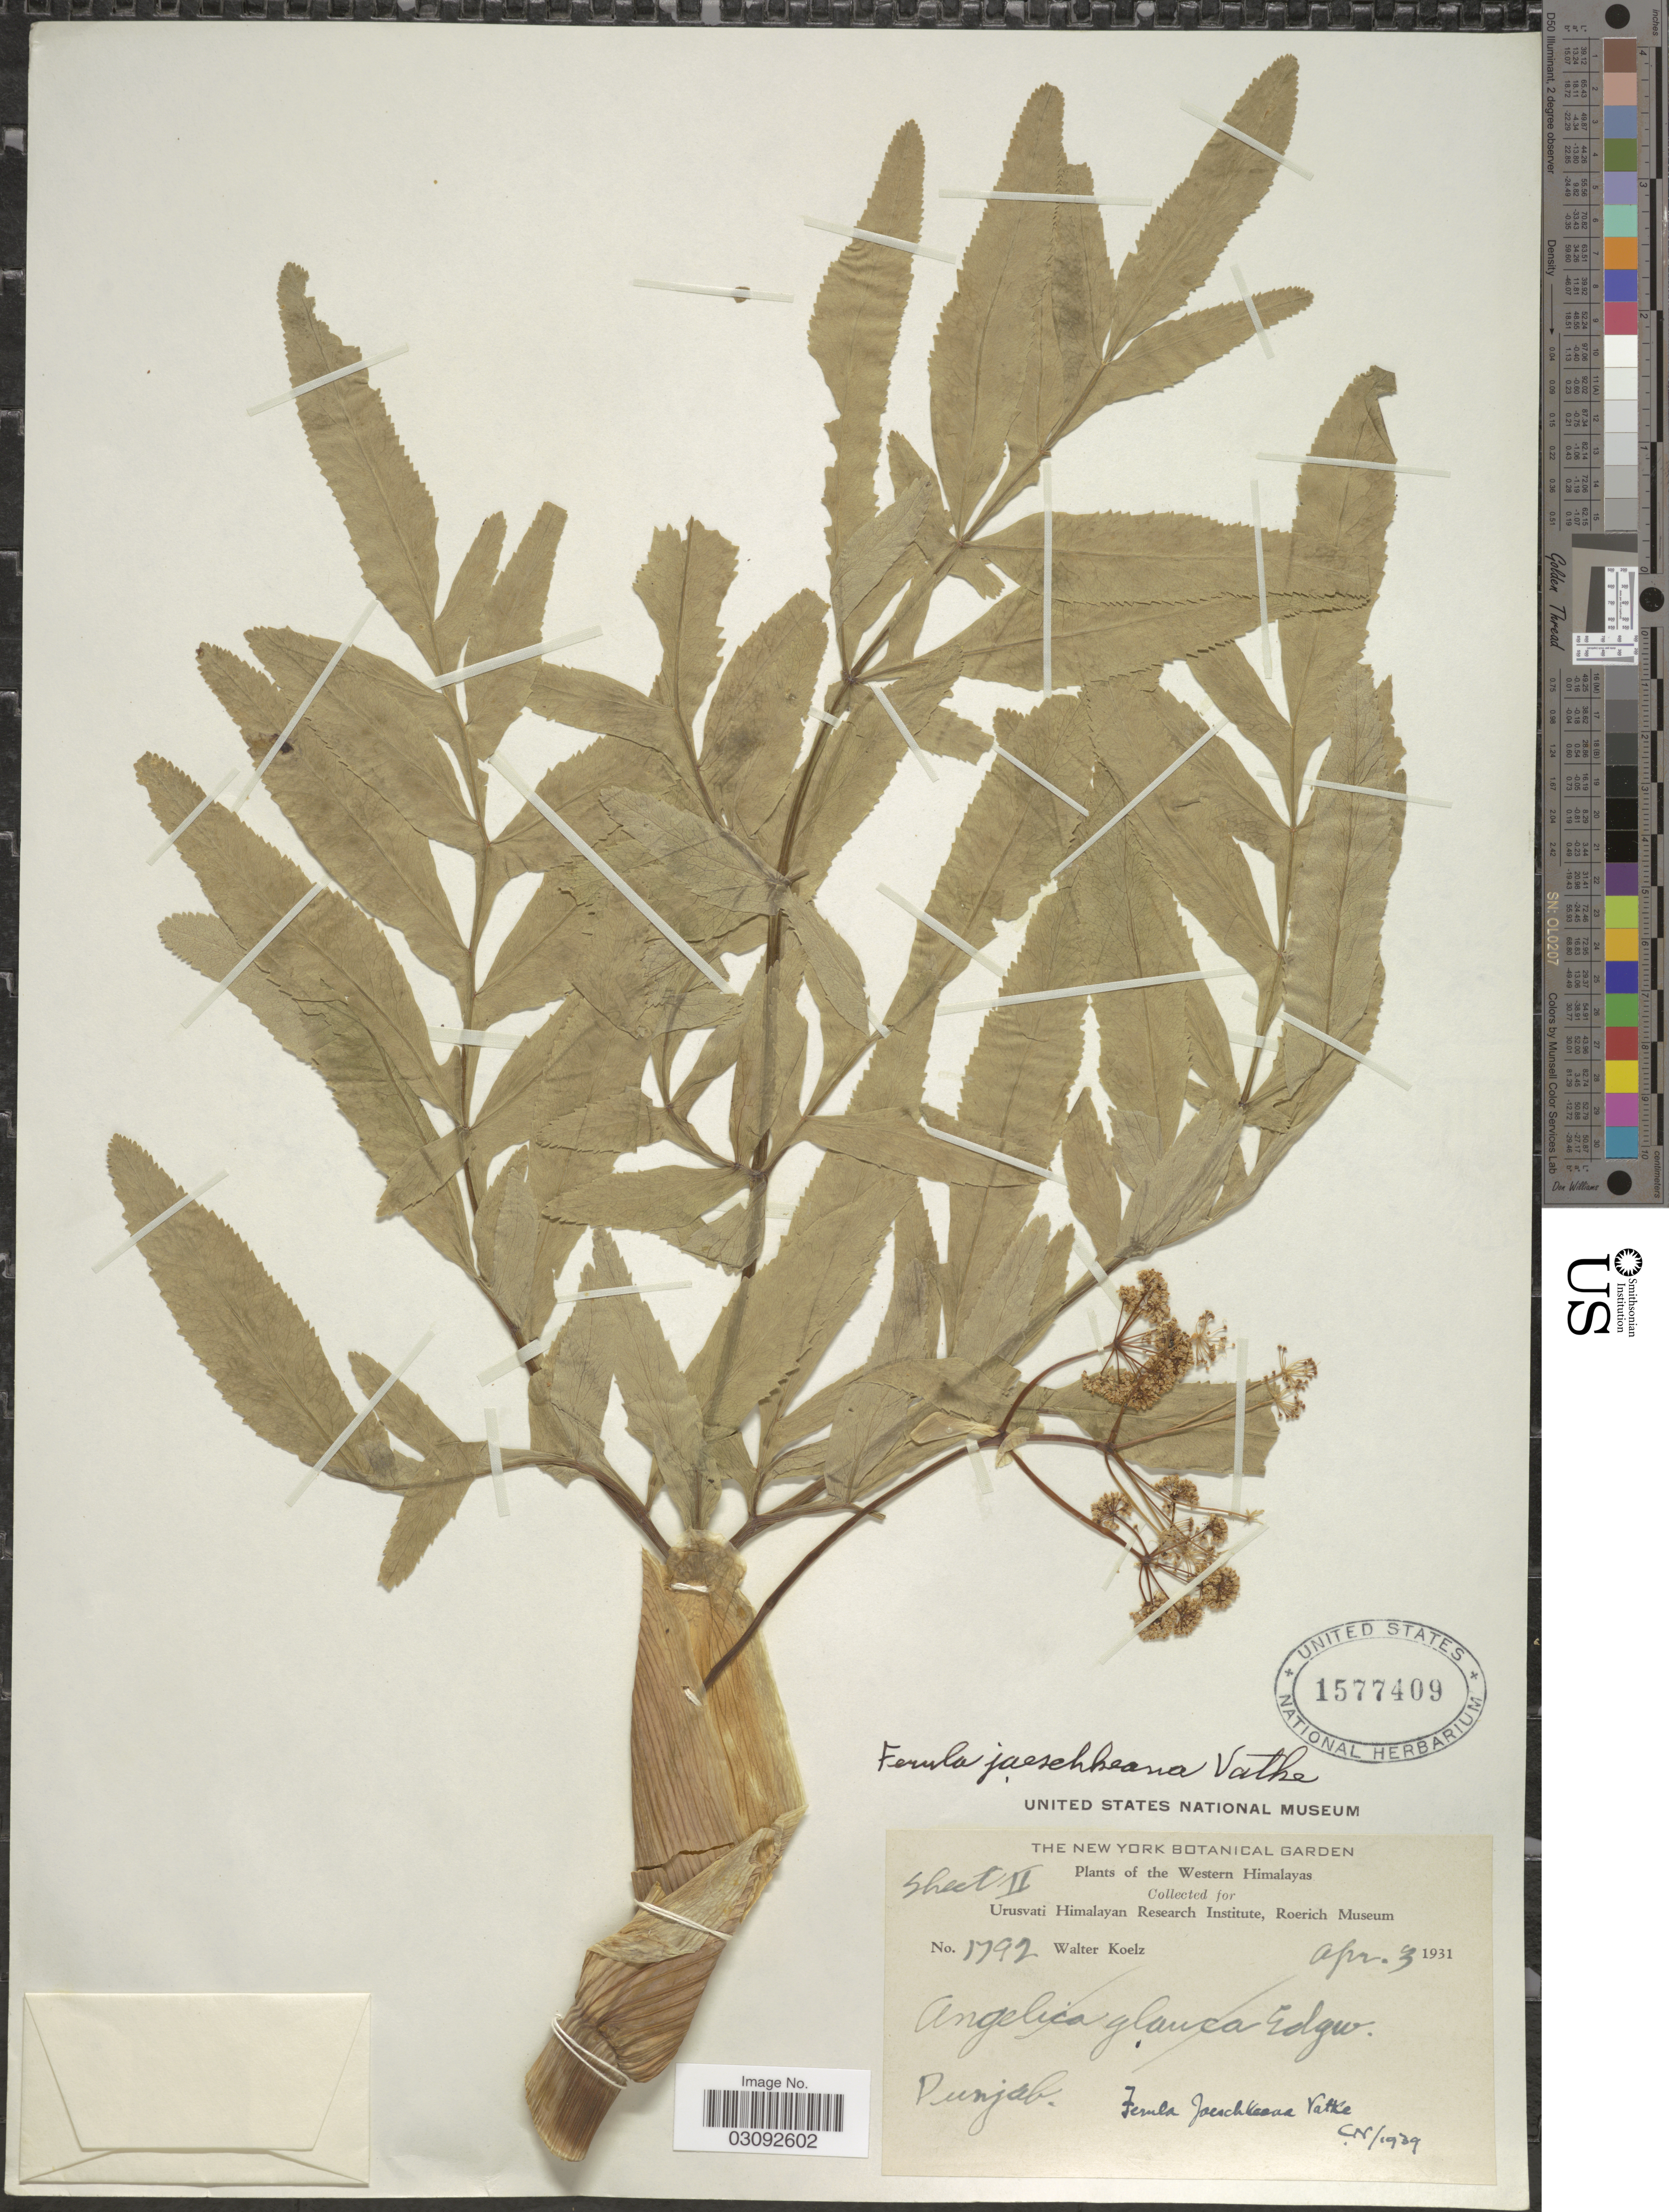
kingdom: Plantae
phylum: Tracheophyta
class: Magnoliopsida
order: Apiales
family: Apiaceae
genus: Ferula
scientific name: Ferula jaeschkeana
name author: Vatke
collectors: W. N. Koelz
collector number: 1792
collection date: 1931-04-03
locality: Western Himalayas.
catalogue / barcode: US 1577409